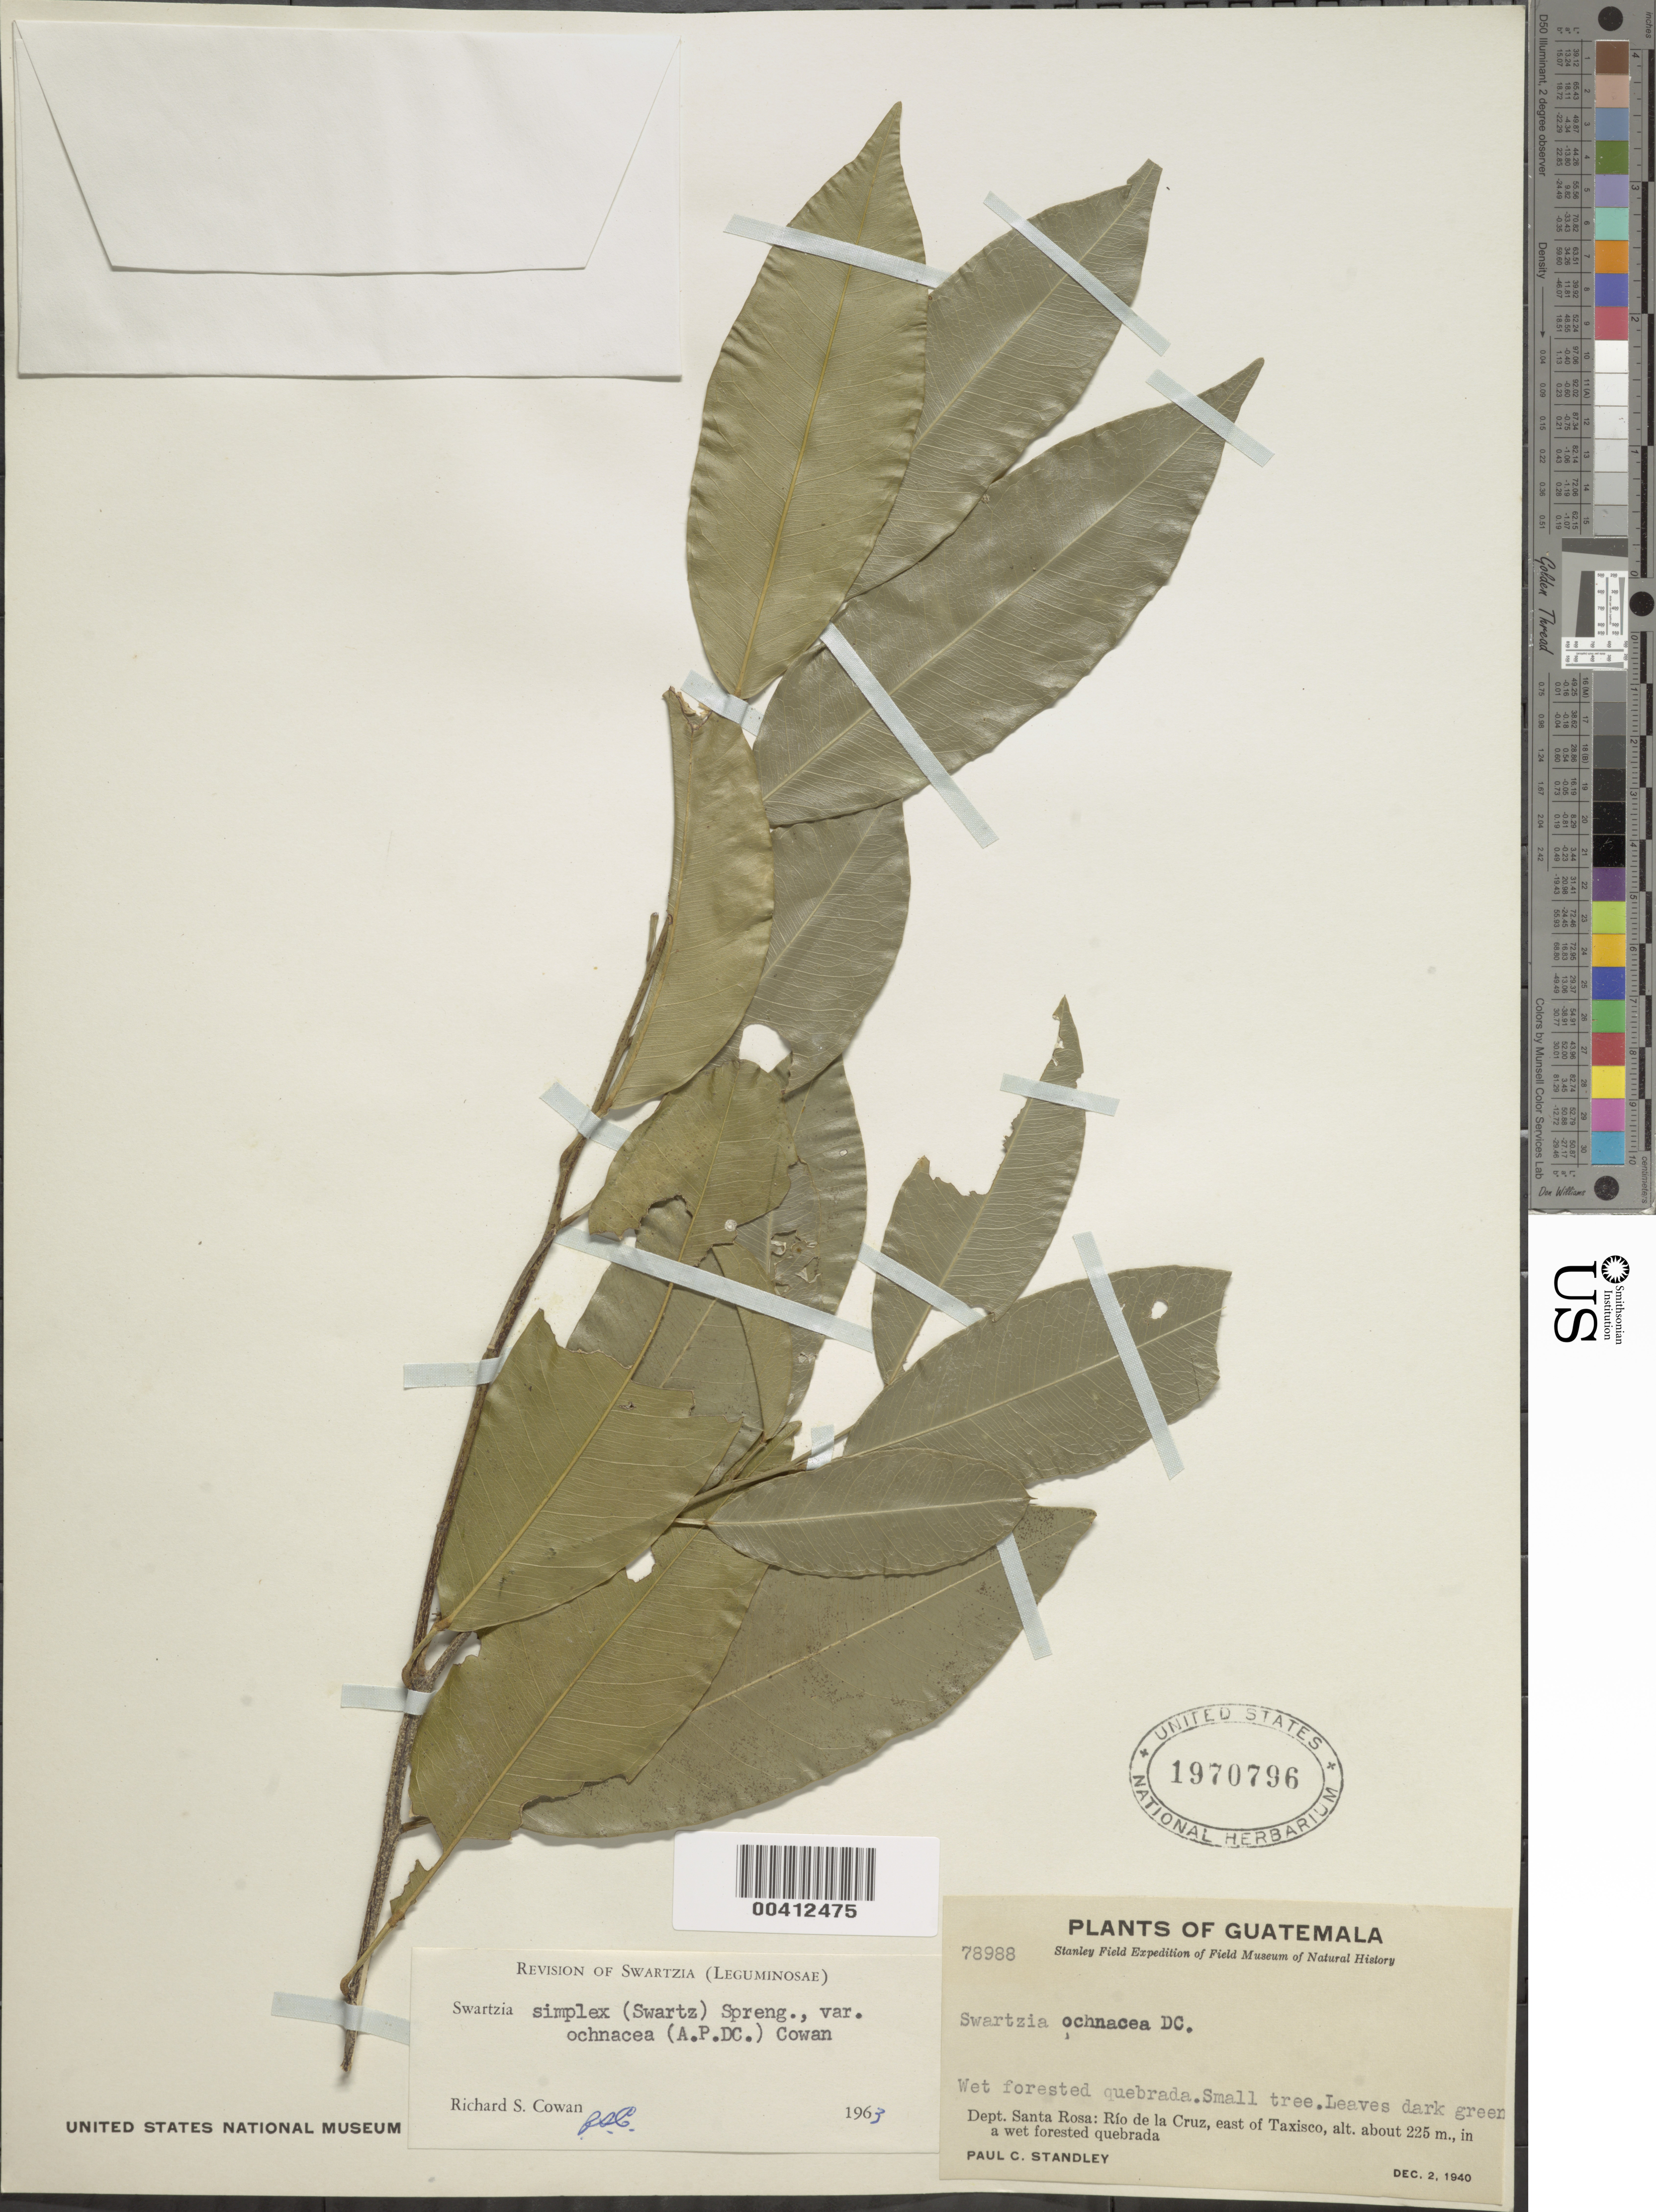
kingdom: Plantae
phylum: Tracheophyta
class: Magnoliopsida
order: Fabales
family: Fabaceae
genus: Swartzia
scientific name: Swartzia simplex var. ochnacea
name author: (DC.) R.S. Cowan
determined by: Cowan, R. S.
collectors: P. C. Standley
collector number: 78988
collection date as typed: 02 Dec 1940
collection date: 1940-12-02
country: Guatemala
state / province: Santa Rosa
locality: Rio de La Cruz, E of Taxisco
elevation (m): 225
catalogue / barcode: US 1970796